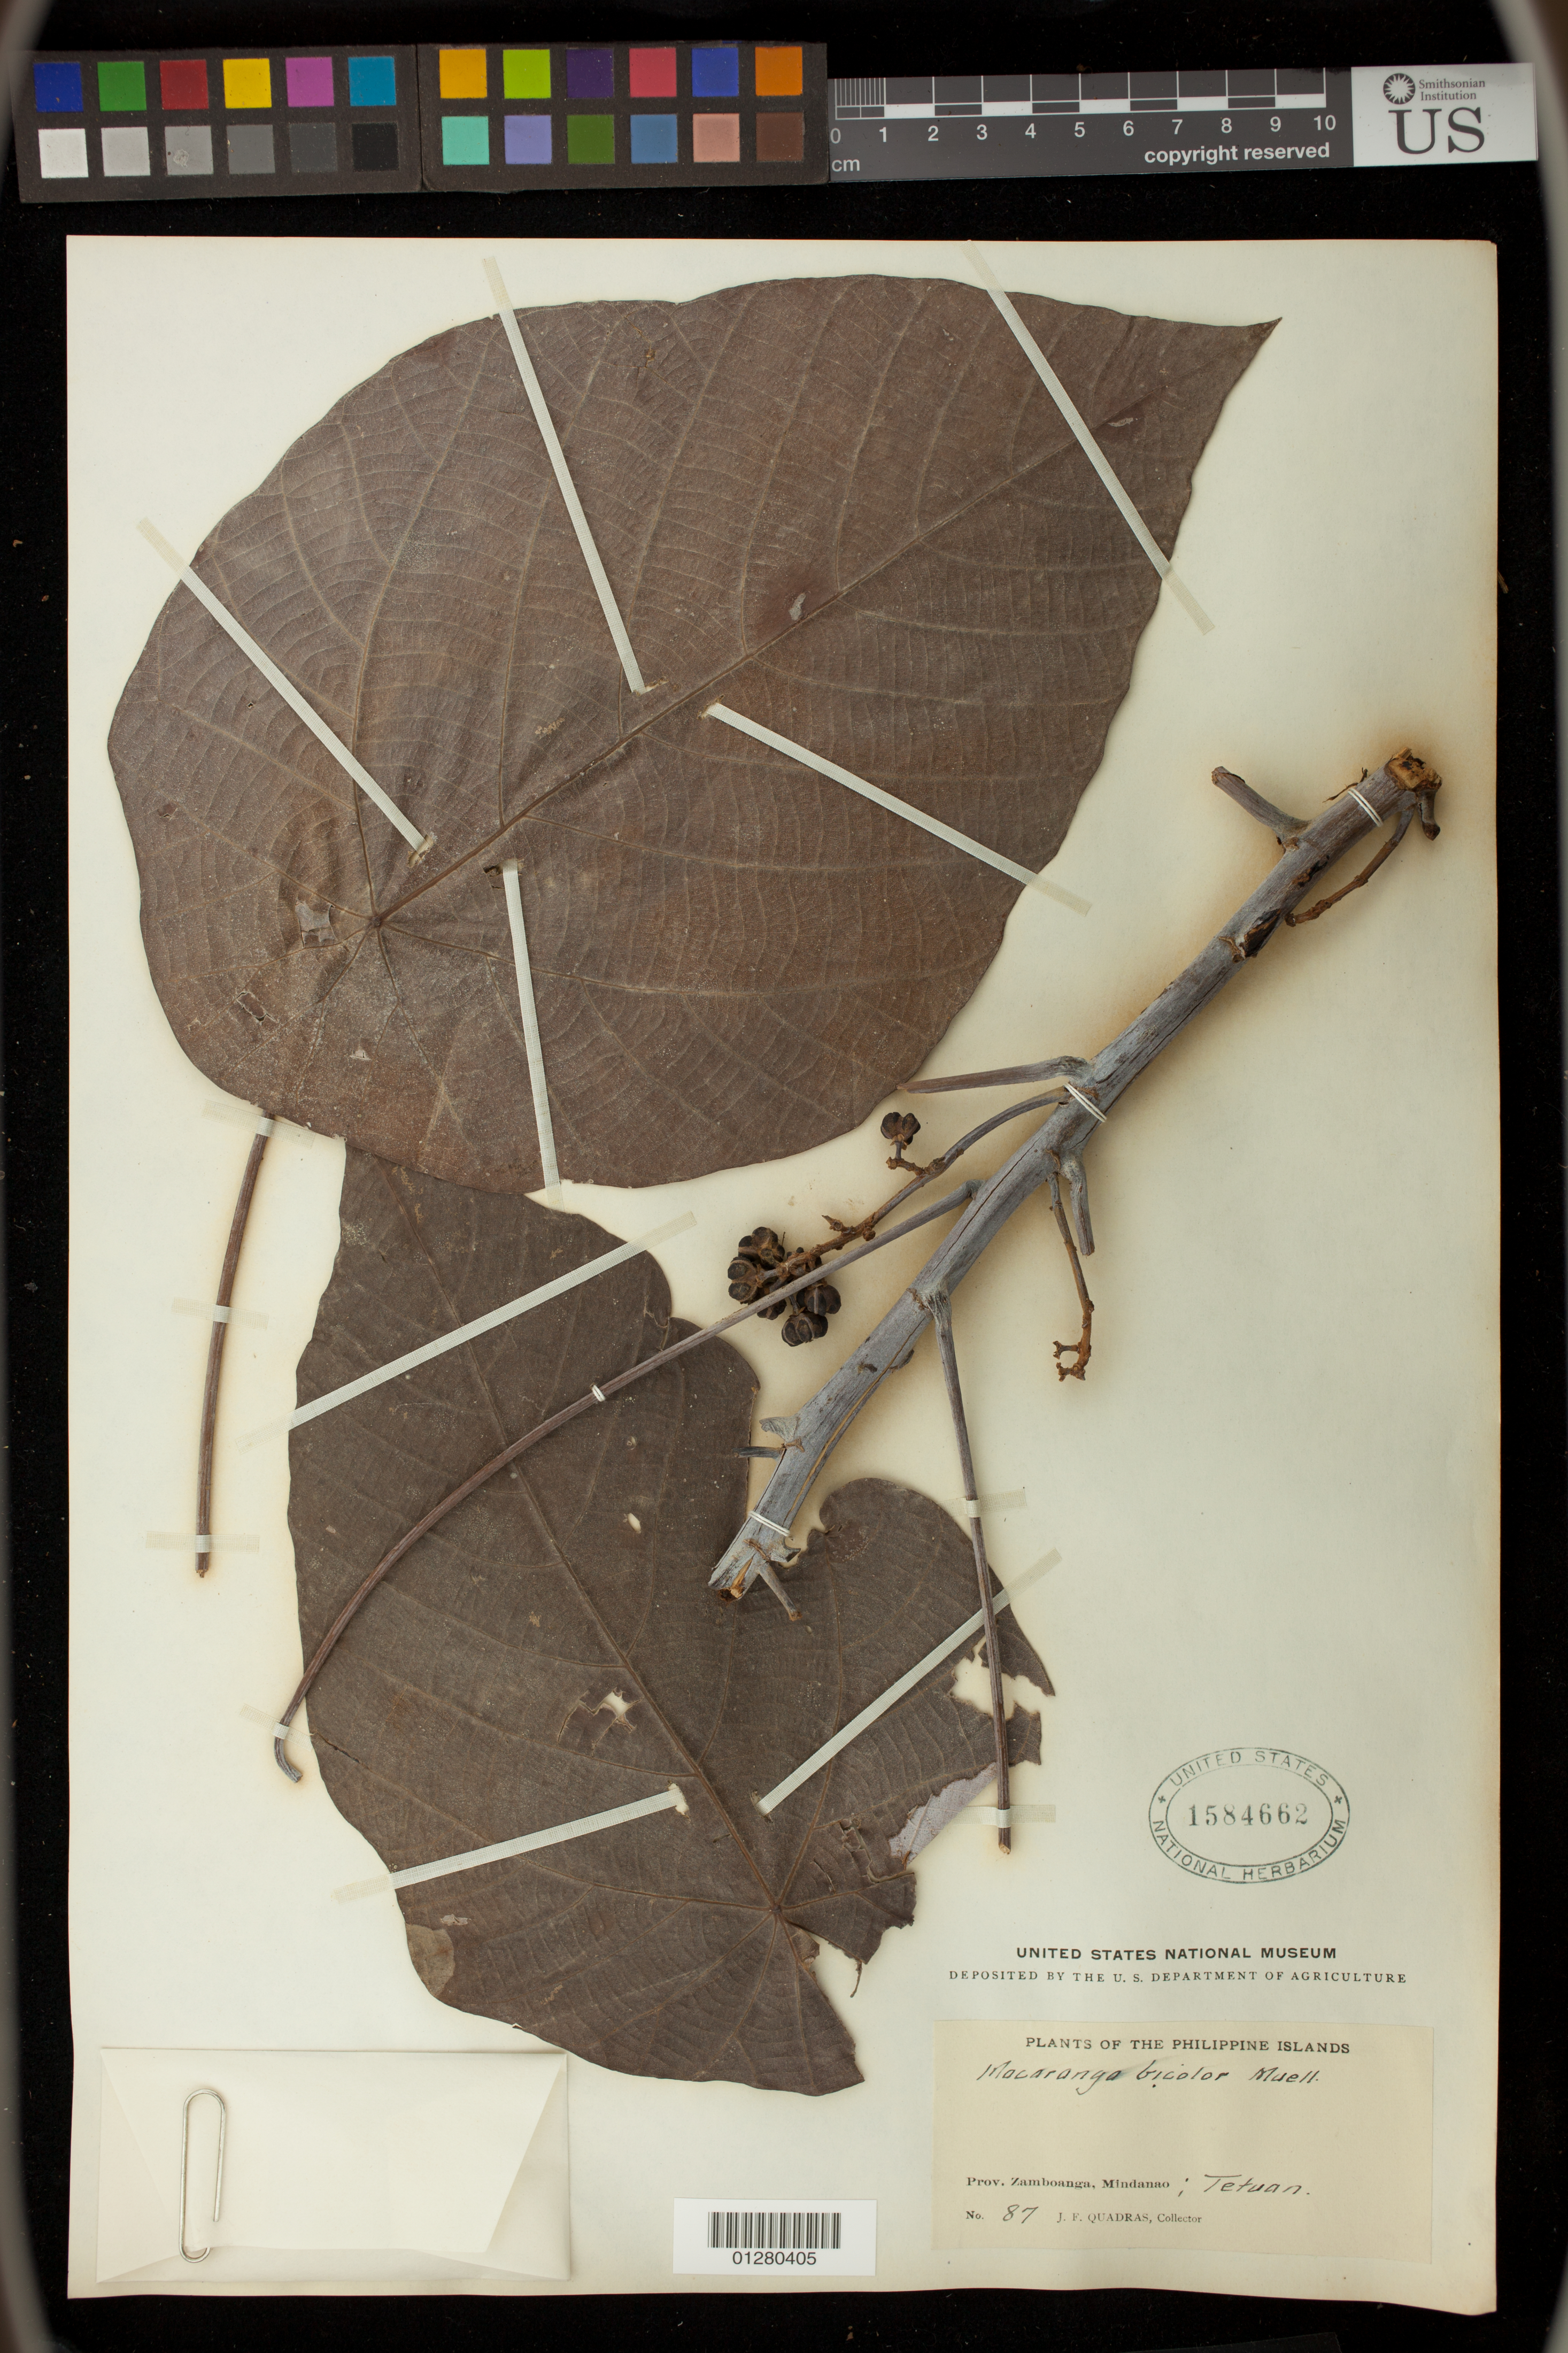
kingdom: Plantae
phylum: Tracheophyta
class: Magnoliopsida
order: Malpighiales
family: Euphorbiaceae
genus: Macaranga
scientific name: Macaranga bicolor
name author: Müll. Arg.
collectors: J. Quadras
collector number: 87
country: Philippines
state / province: Zamboanga Peninsula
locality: Tetuan, Mindanao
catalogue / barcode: US 1584662